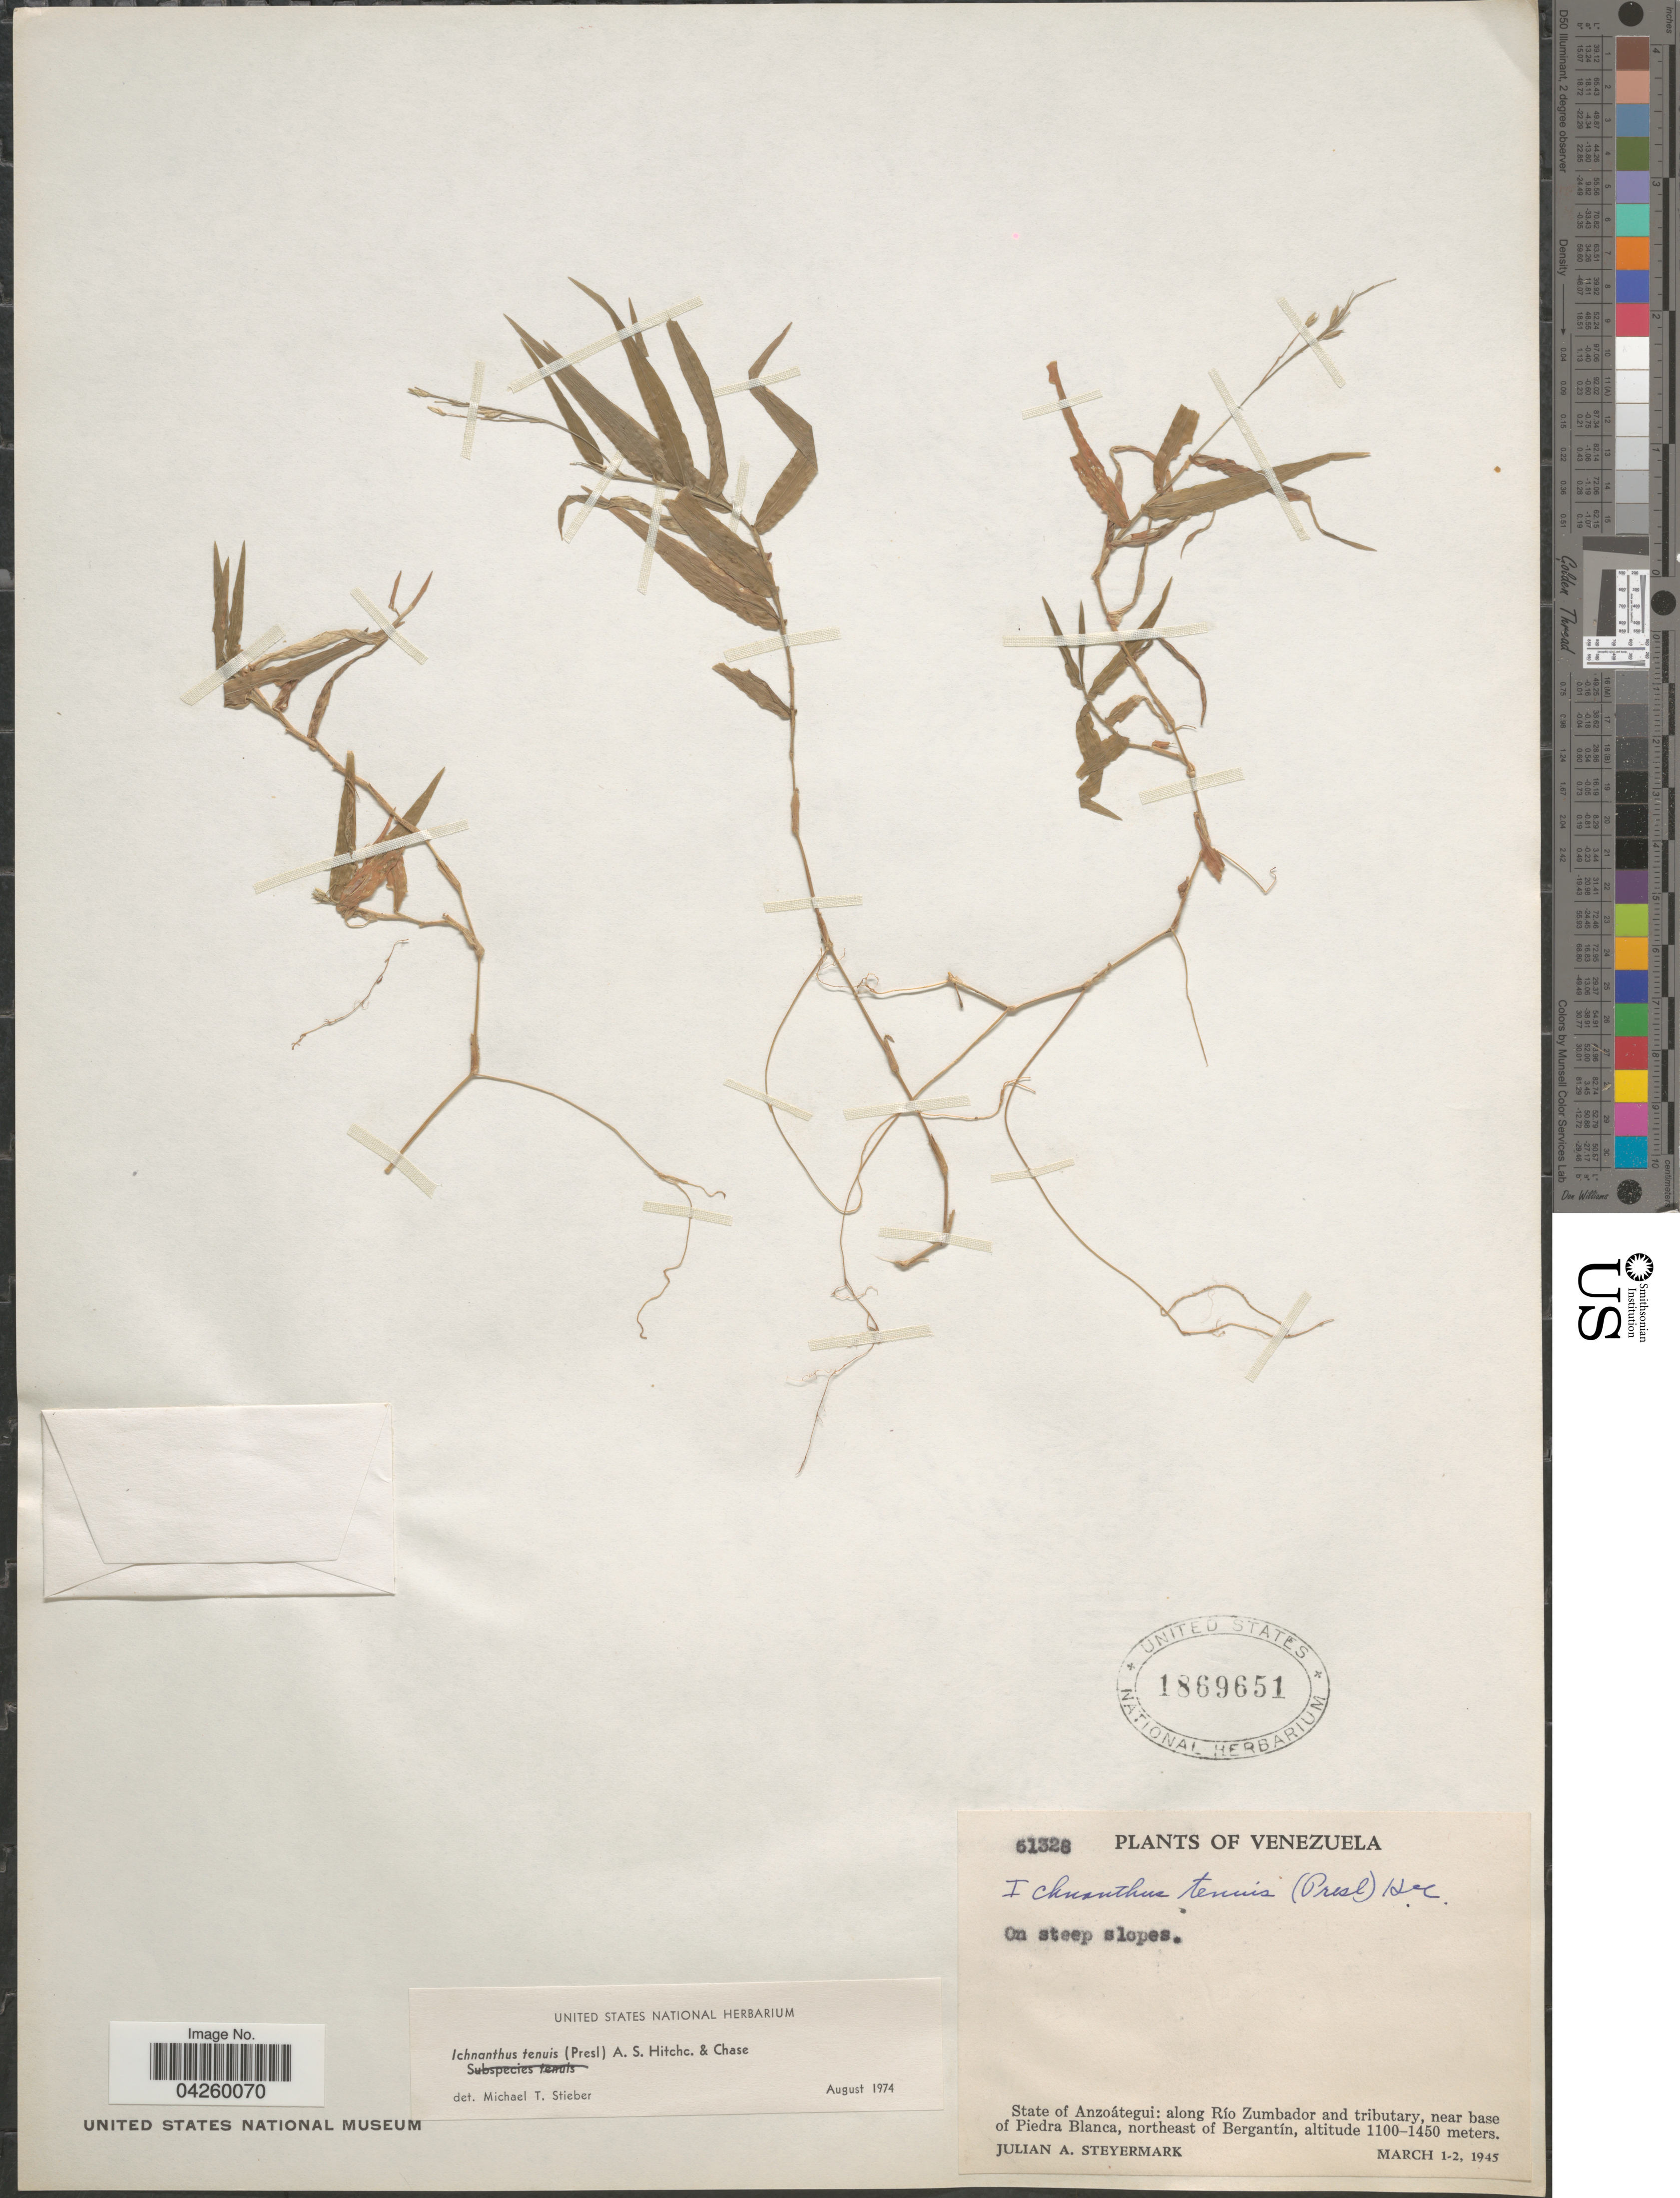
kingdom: Plantae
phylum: Tracheophyta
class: Liliopsida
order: Poales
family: Poaceae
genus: Ichnanthus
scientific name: Ichnanthus tenuis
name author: (J. Presl) Hitchc. & Chase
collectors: J. Steyermark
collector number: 61328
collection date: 1945-03-01/1945-03-02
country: Venezuela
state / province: Anzoategui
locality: Along Río Zumbador and tributary, near base of Piedra Blanca, northeast of Bergantín.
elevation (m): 1100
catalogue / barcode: US 1869651